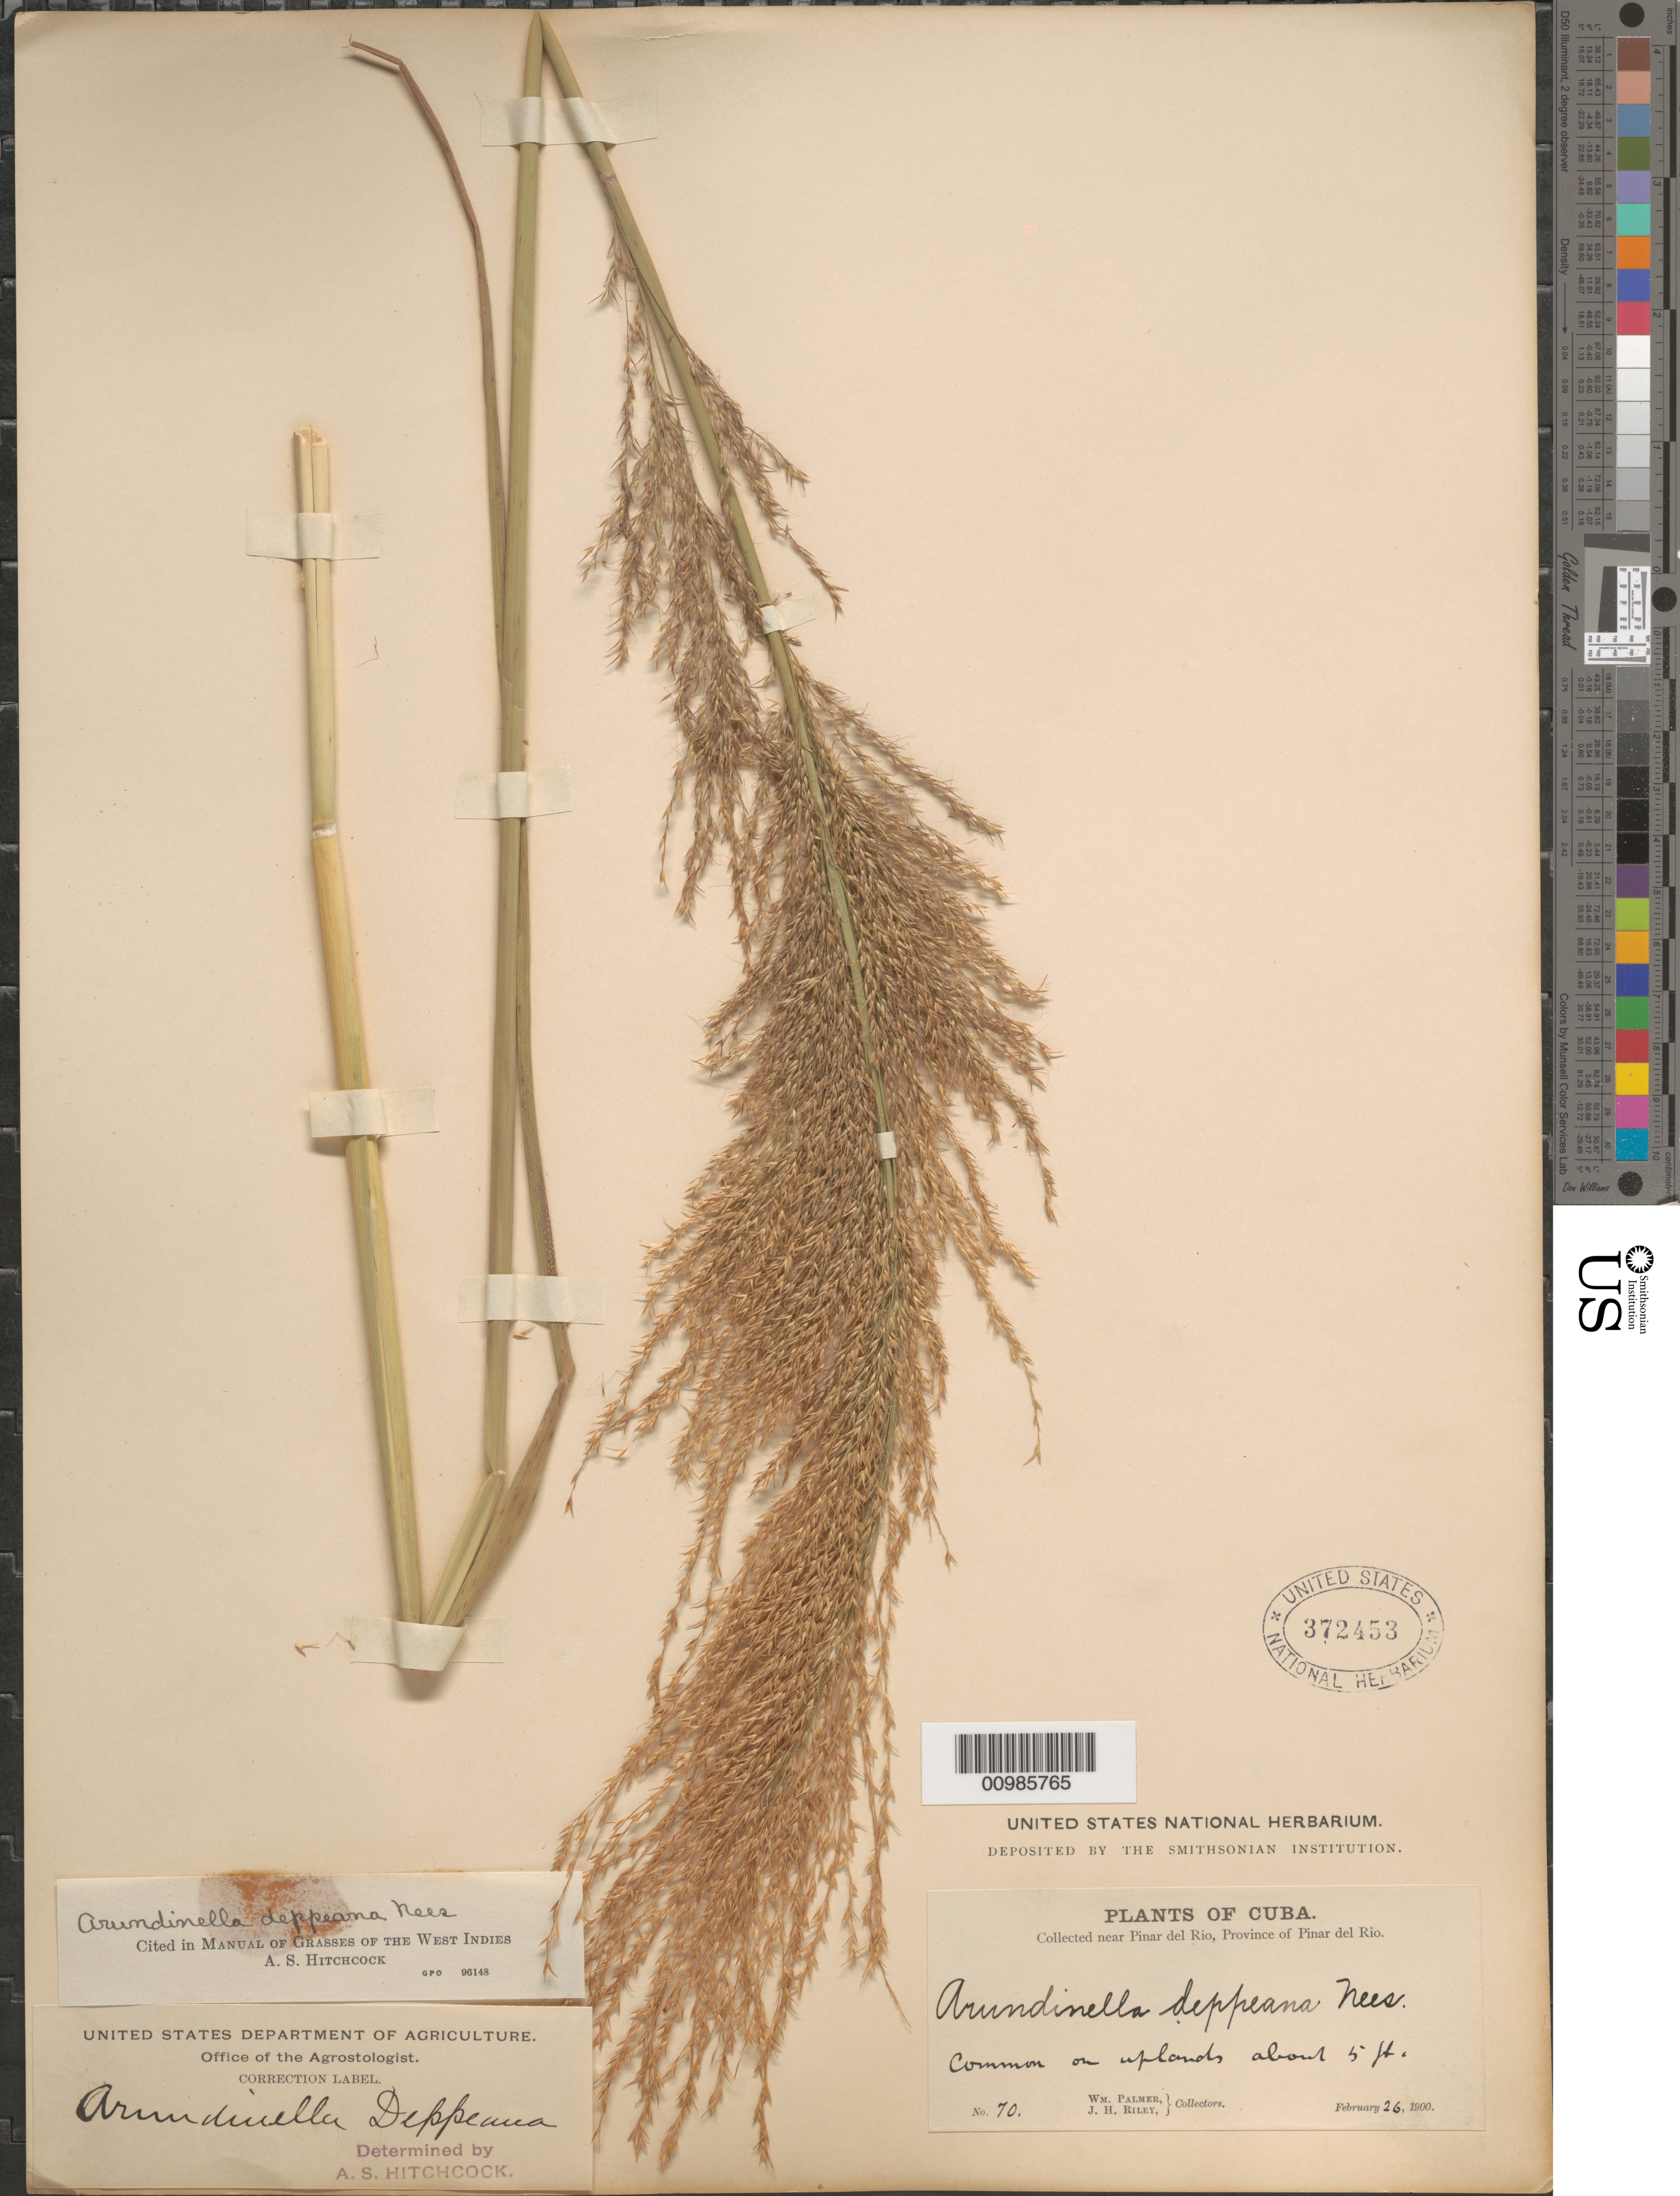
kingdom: Plantae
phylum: Tracheophyta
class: Liliopsida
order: Poales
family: Poaceae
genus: Arundinella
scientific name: Arundinella confinis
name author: (Schult.) Hitchc. & Chase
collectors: W. Palmer & J. H. Riley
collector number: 70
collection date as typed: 26 Feb 1900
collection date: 1900-02-26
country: Cuba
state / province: Pinar del Rio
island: Cuba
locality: Vicinity of Pinar del rio (city)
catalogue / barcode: US 372453